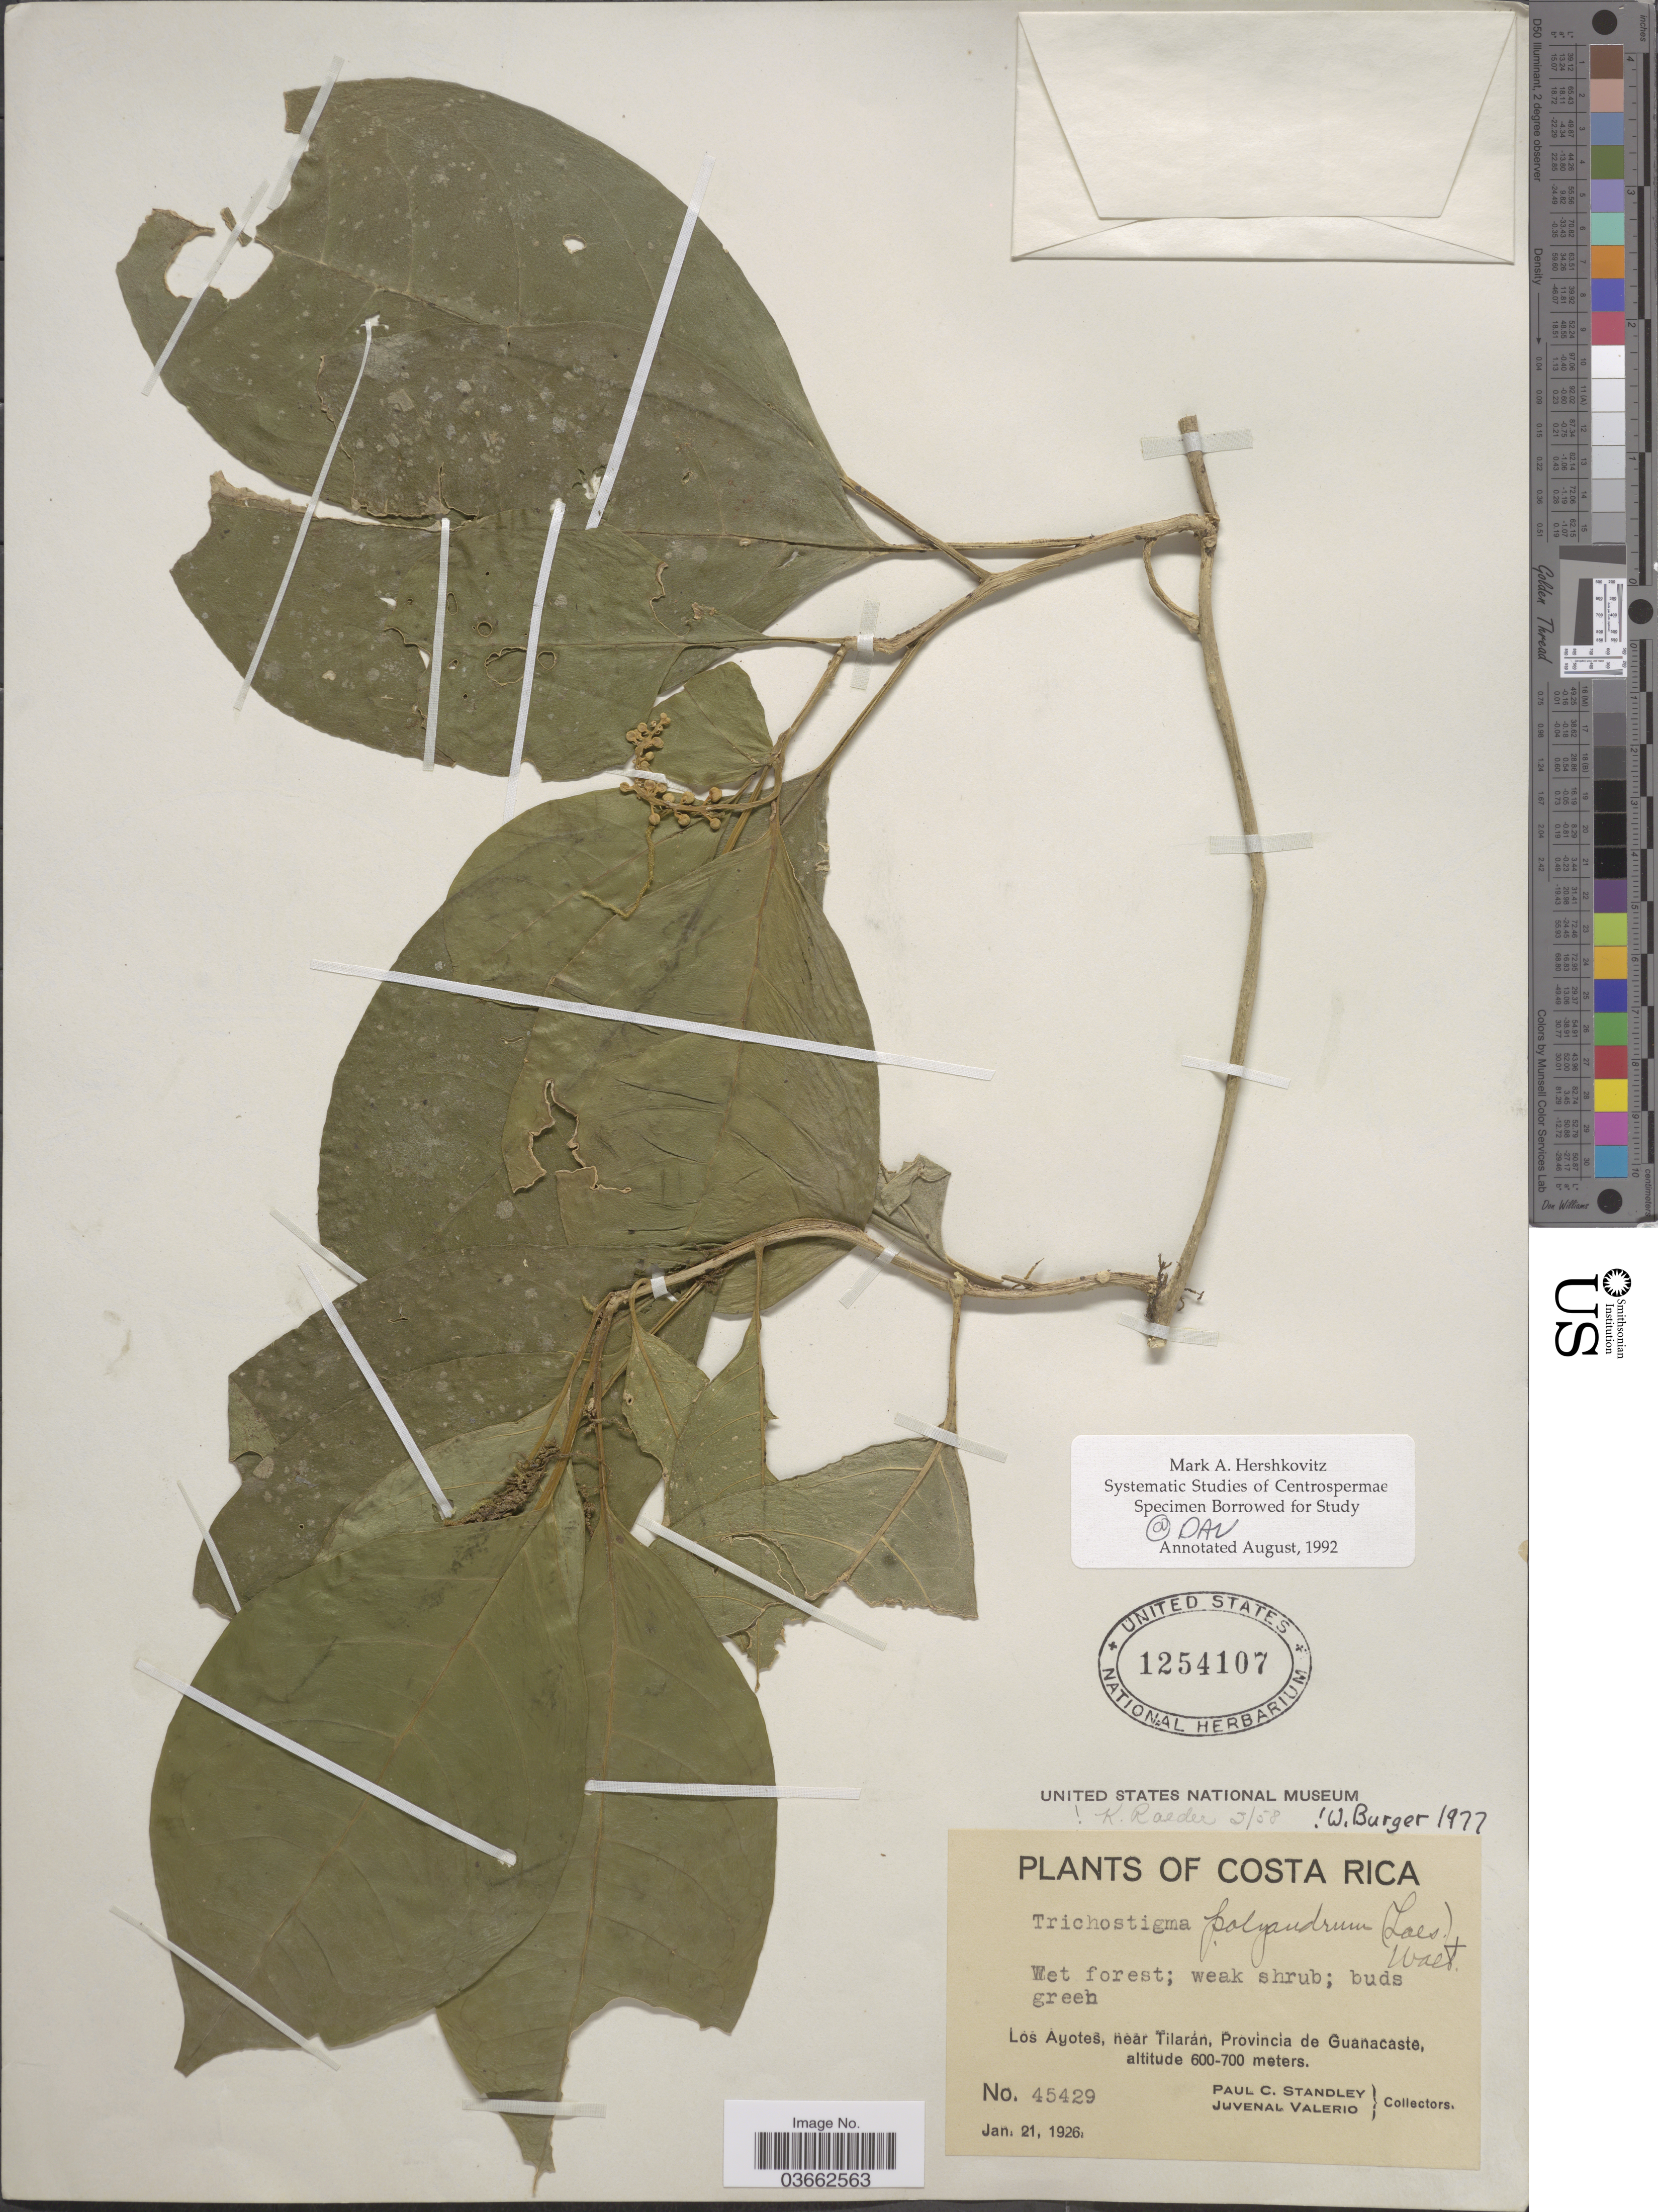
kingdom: Plantae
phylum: Tracheophyta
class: Magnoliopsida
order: Caryophyllales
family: Phytolaccaceae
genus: Trichostigma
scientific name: Trichostigma polyandrum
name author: (Loes.) H. Walter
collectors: P. C. Standley & J. Valerio R.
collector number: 45429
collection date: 1926-01-21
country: Costa Rica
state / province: Guanacaste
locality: Los Ayotes, near Tilarán.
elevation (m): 600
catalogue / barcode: US 1254107